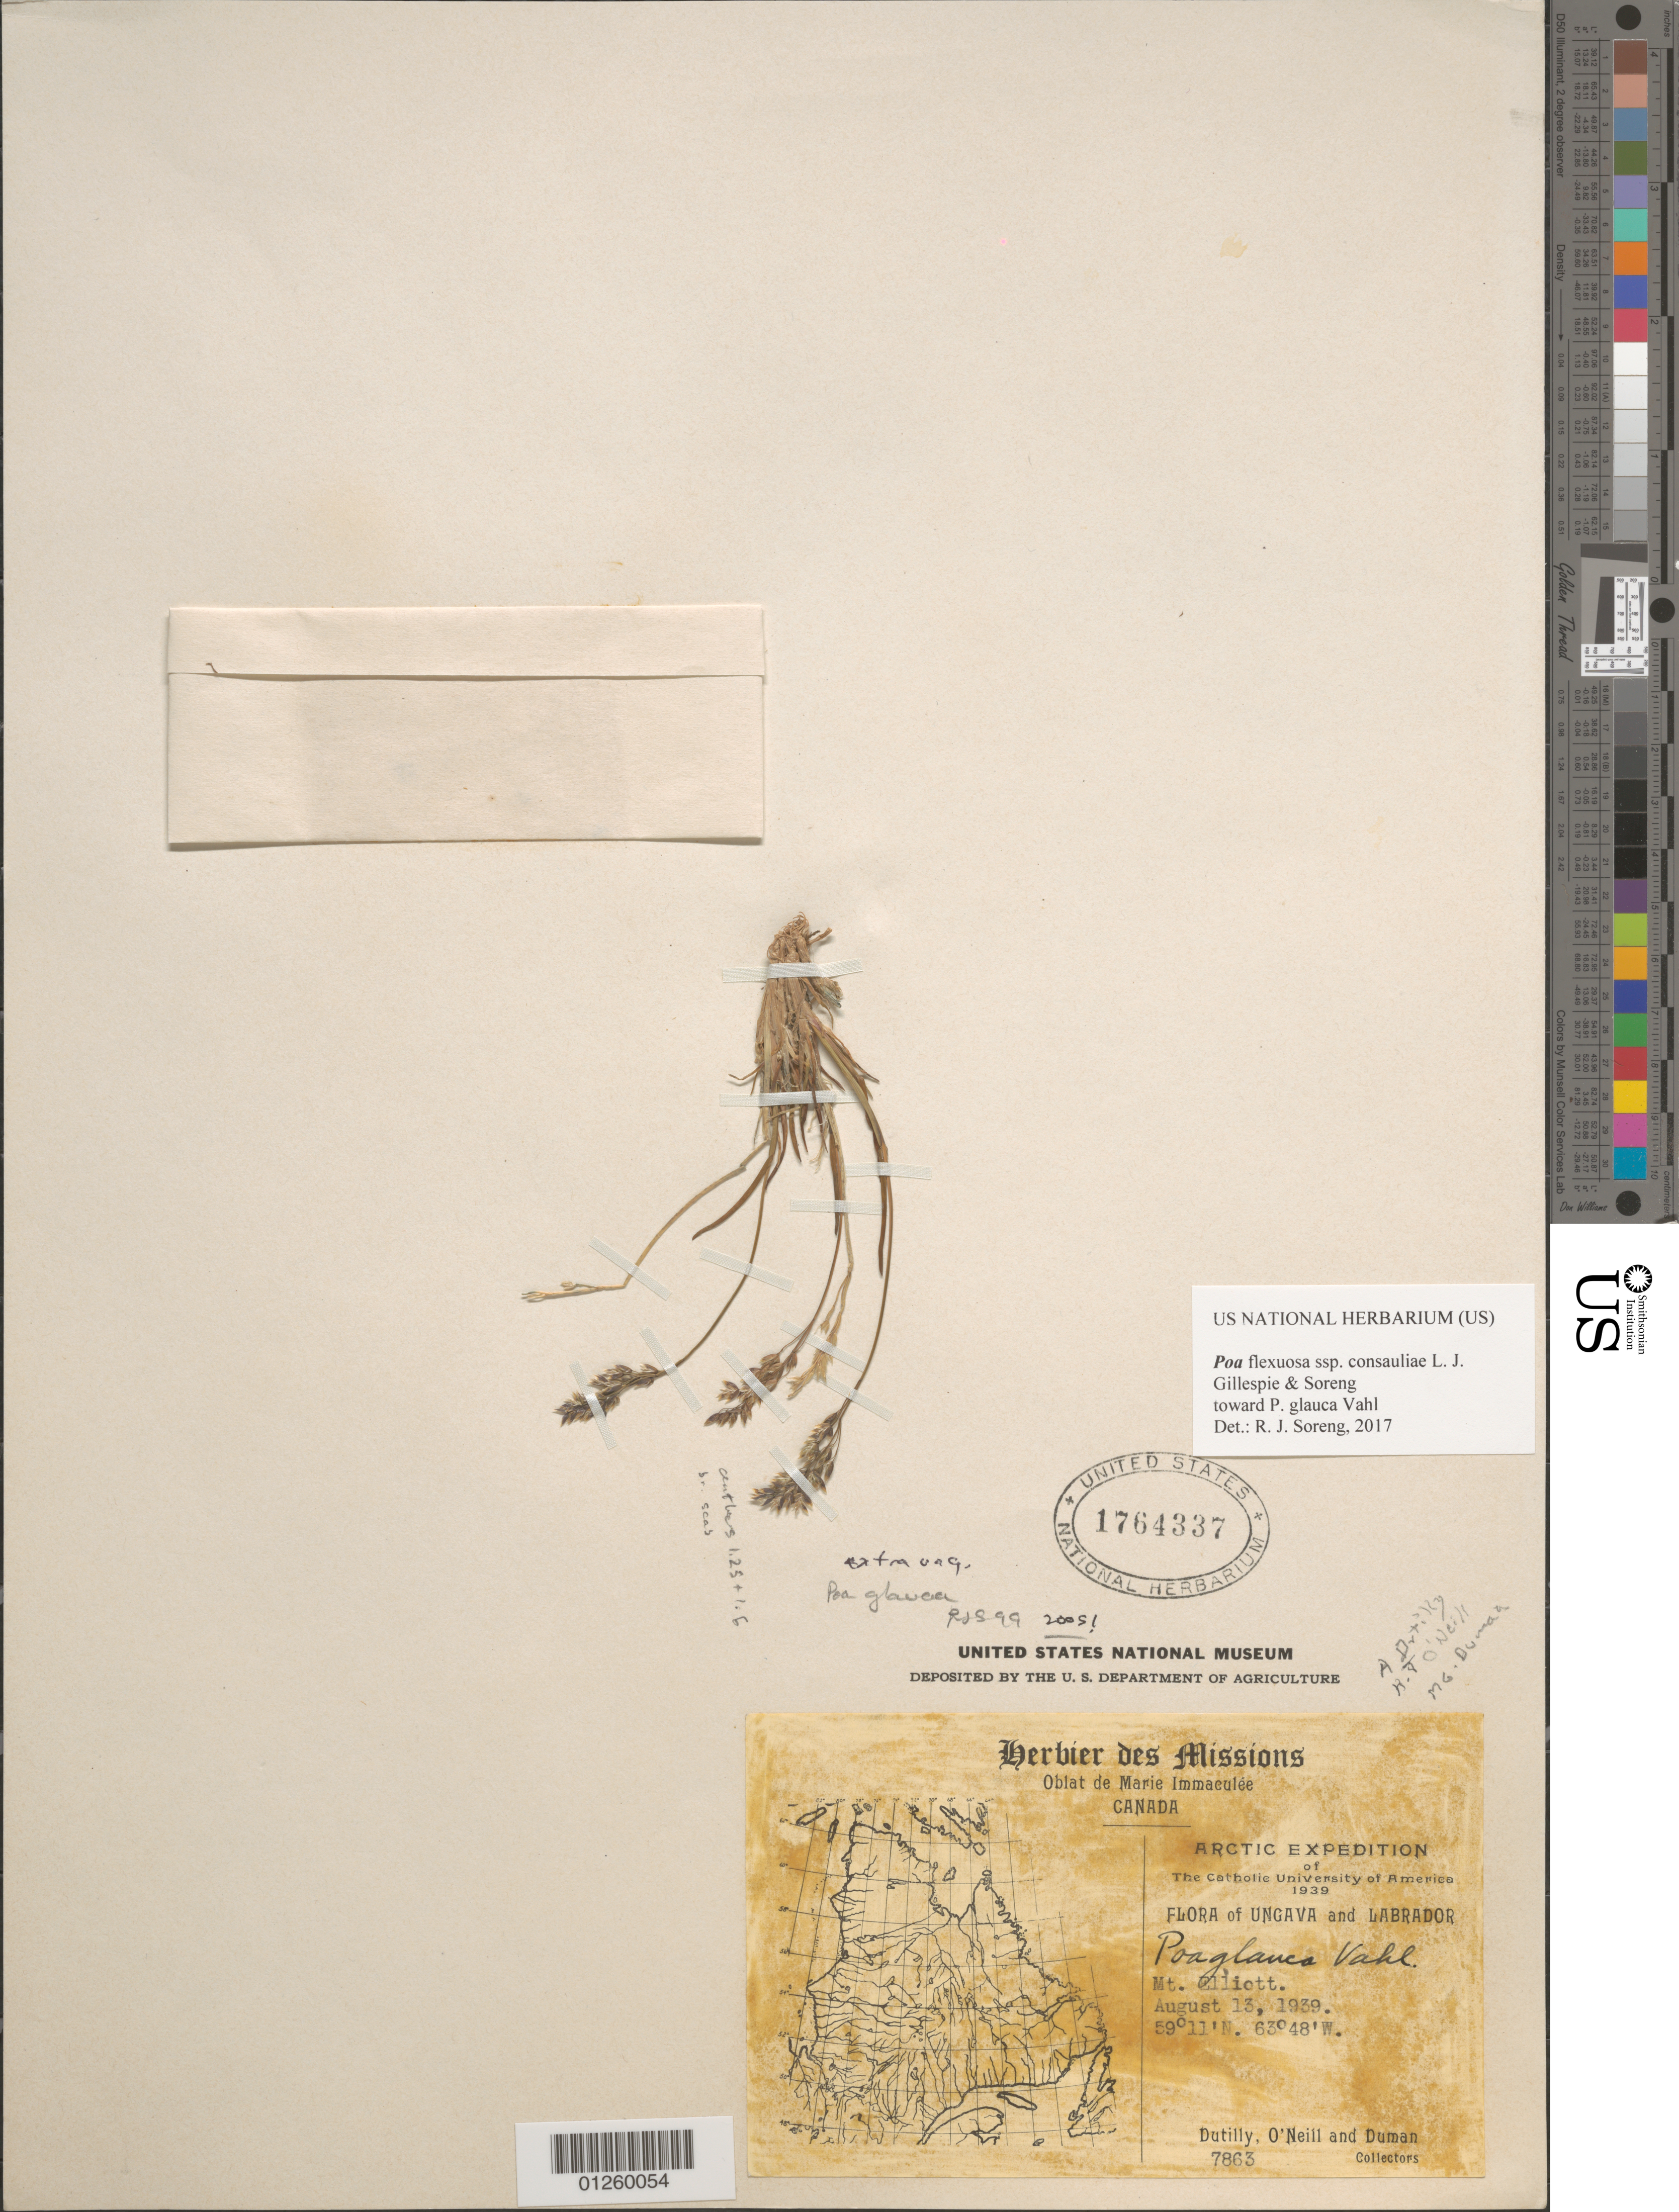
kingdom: Plantae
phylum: Tracheophyta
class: Liliopsida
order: Poales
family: Poaceae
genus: Poa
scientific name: Poa flexuosa Sm. subsp. consauliae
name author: L.J. Gillespie & Soreng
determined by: Soreng, Robert J., Research Associate (BOT), Smithsonian Institution - National Museum of Natural History (UNITED STATES)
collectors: A. Dutilly, H. O'Neill & M. Duman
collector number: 7863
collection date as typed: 1939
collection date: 1939-08-13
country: Canada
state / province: Newfoundland and Labrador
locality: Mt. Elliott [Torngat Mts., Mt. Eliot]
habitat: Arctic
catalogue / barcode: US 1764337